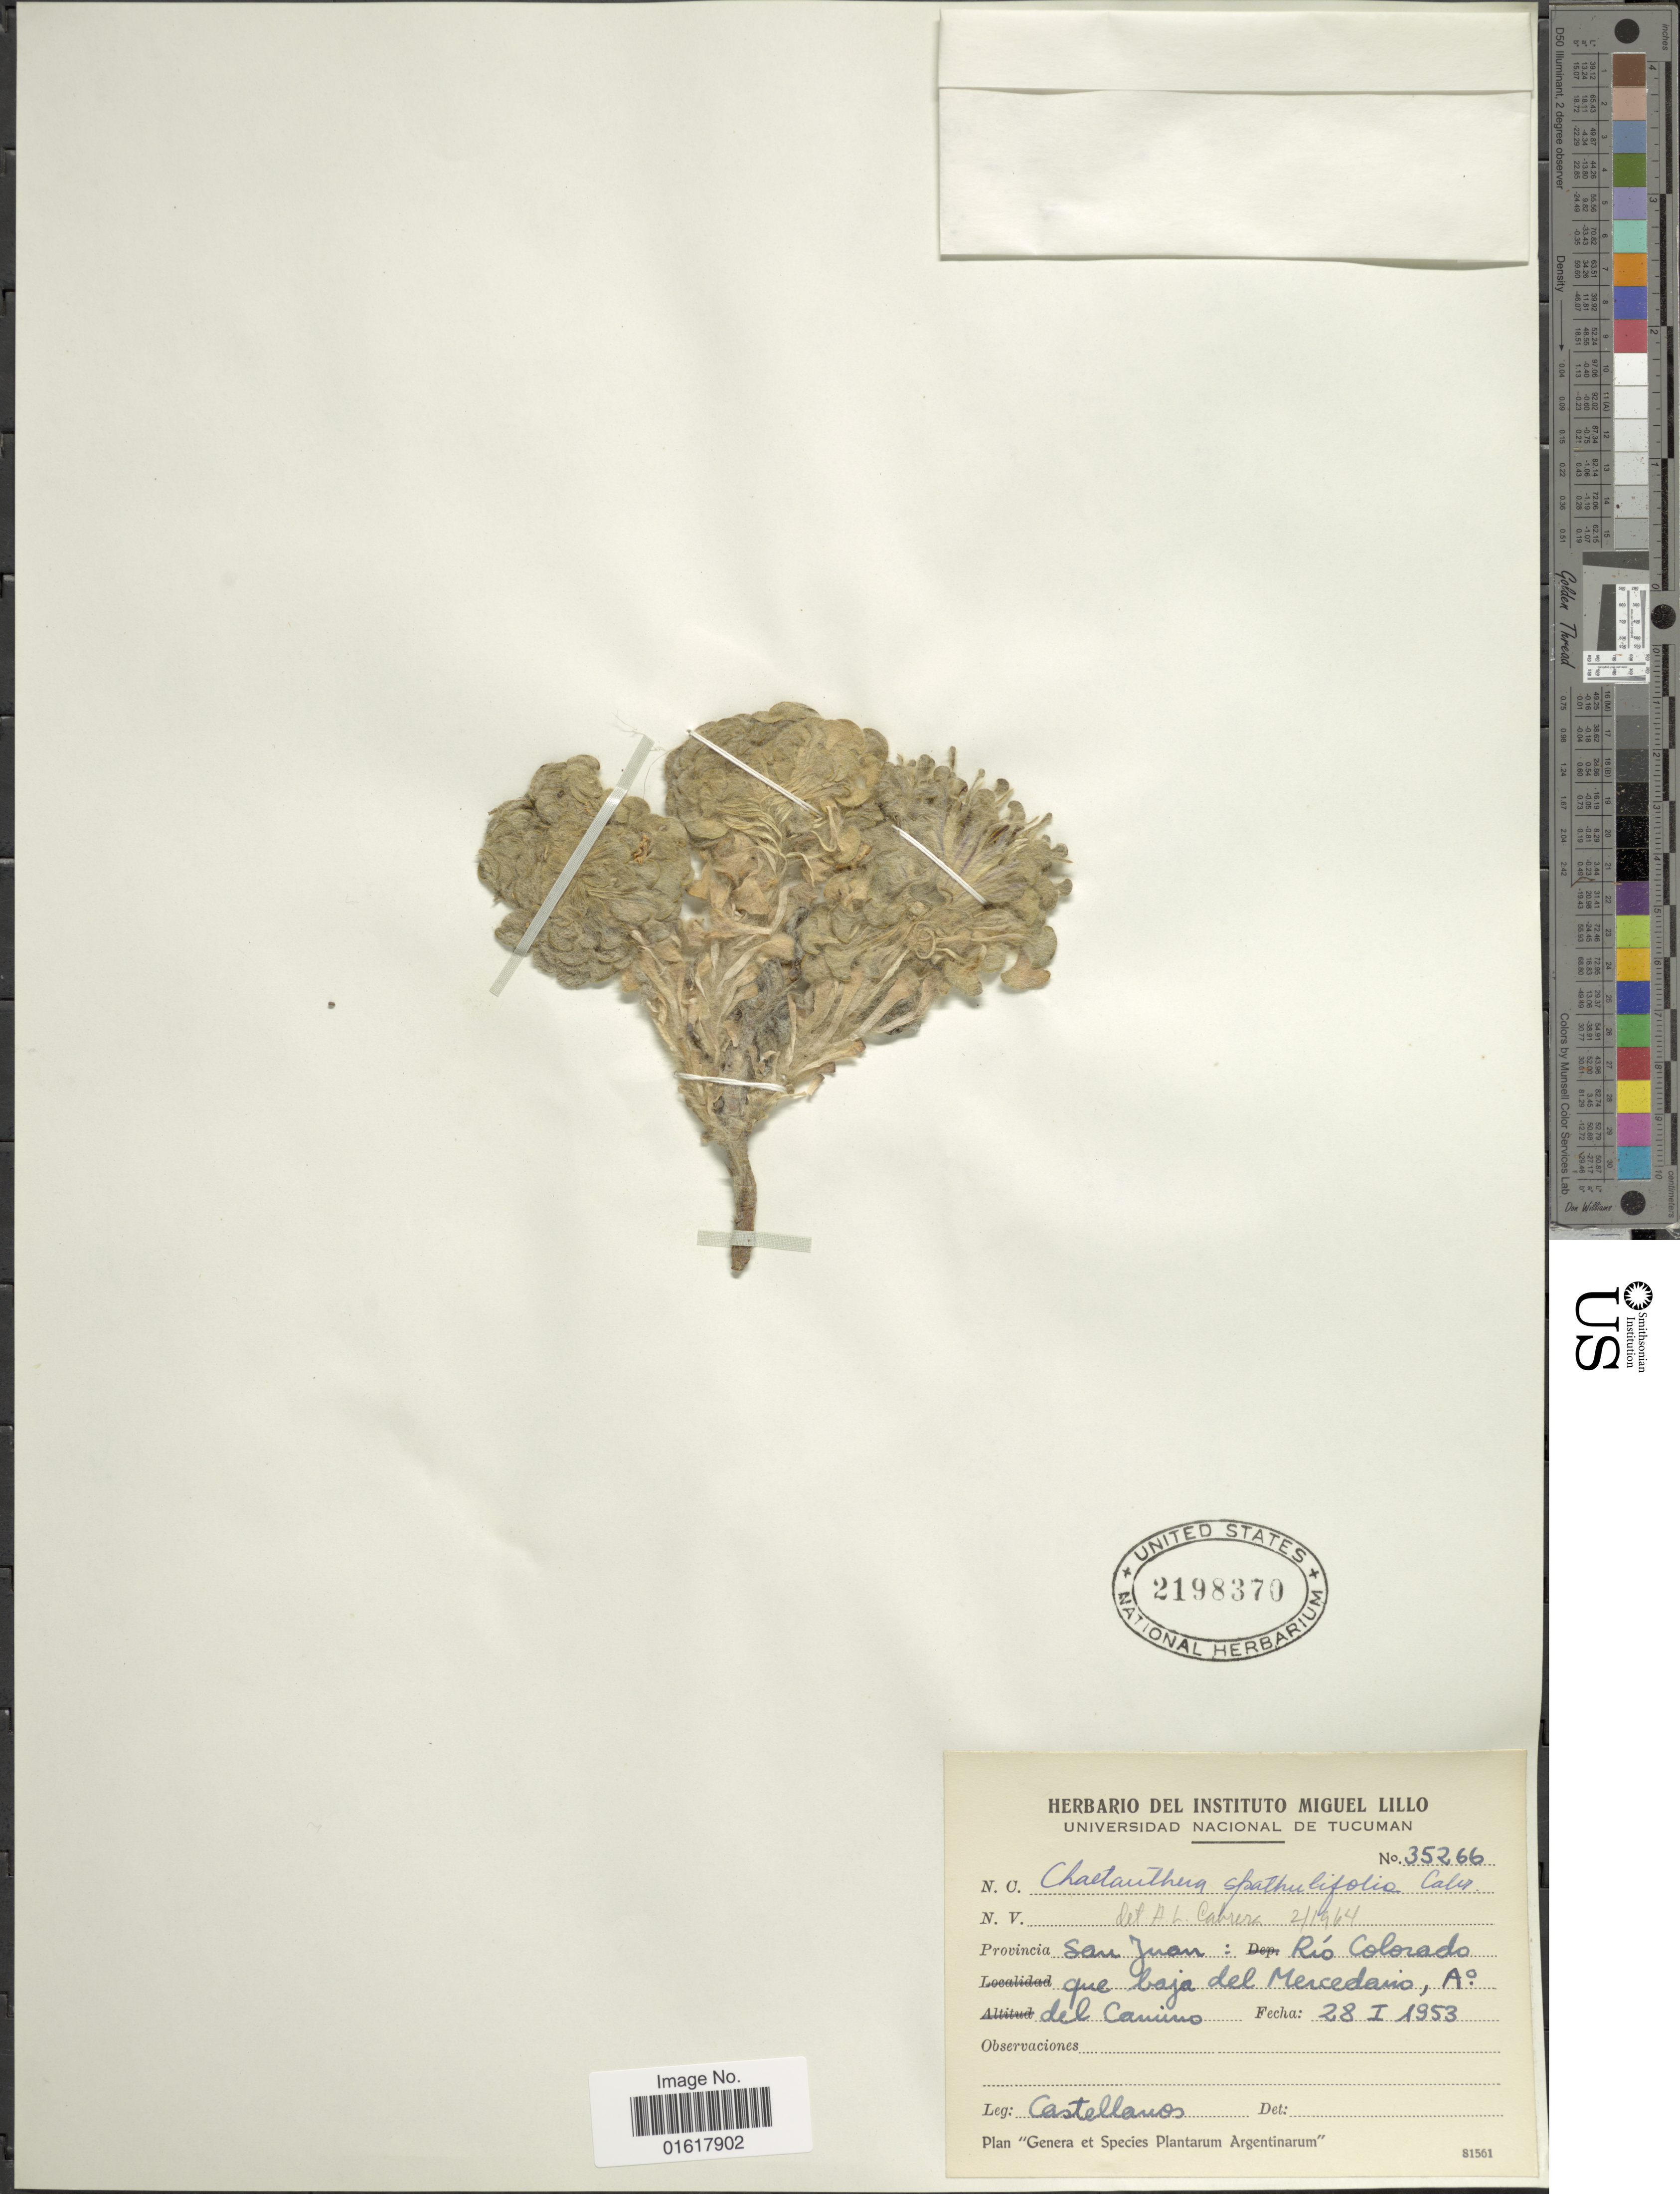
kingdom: Plantae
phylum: Tracheophyta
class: Magnoliopsida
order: Asterales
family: Asteraceae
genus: Chaetanthera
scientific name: Chaetanthera spathulifolia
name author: Cabrera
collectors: -- Castellanos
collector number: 35266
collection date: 1953-01-28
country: Argentina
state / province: San Juan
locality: Río Colorado que baja del Mercedario, A° del Camino.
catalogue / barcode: US 2198370